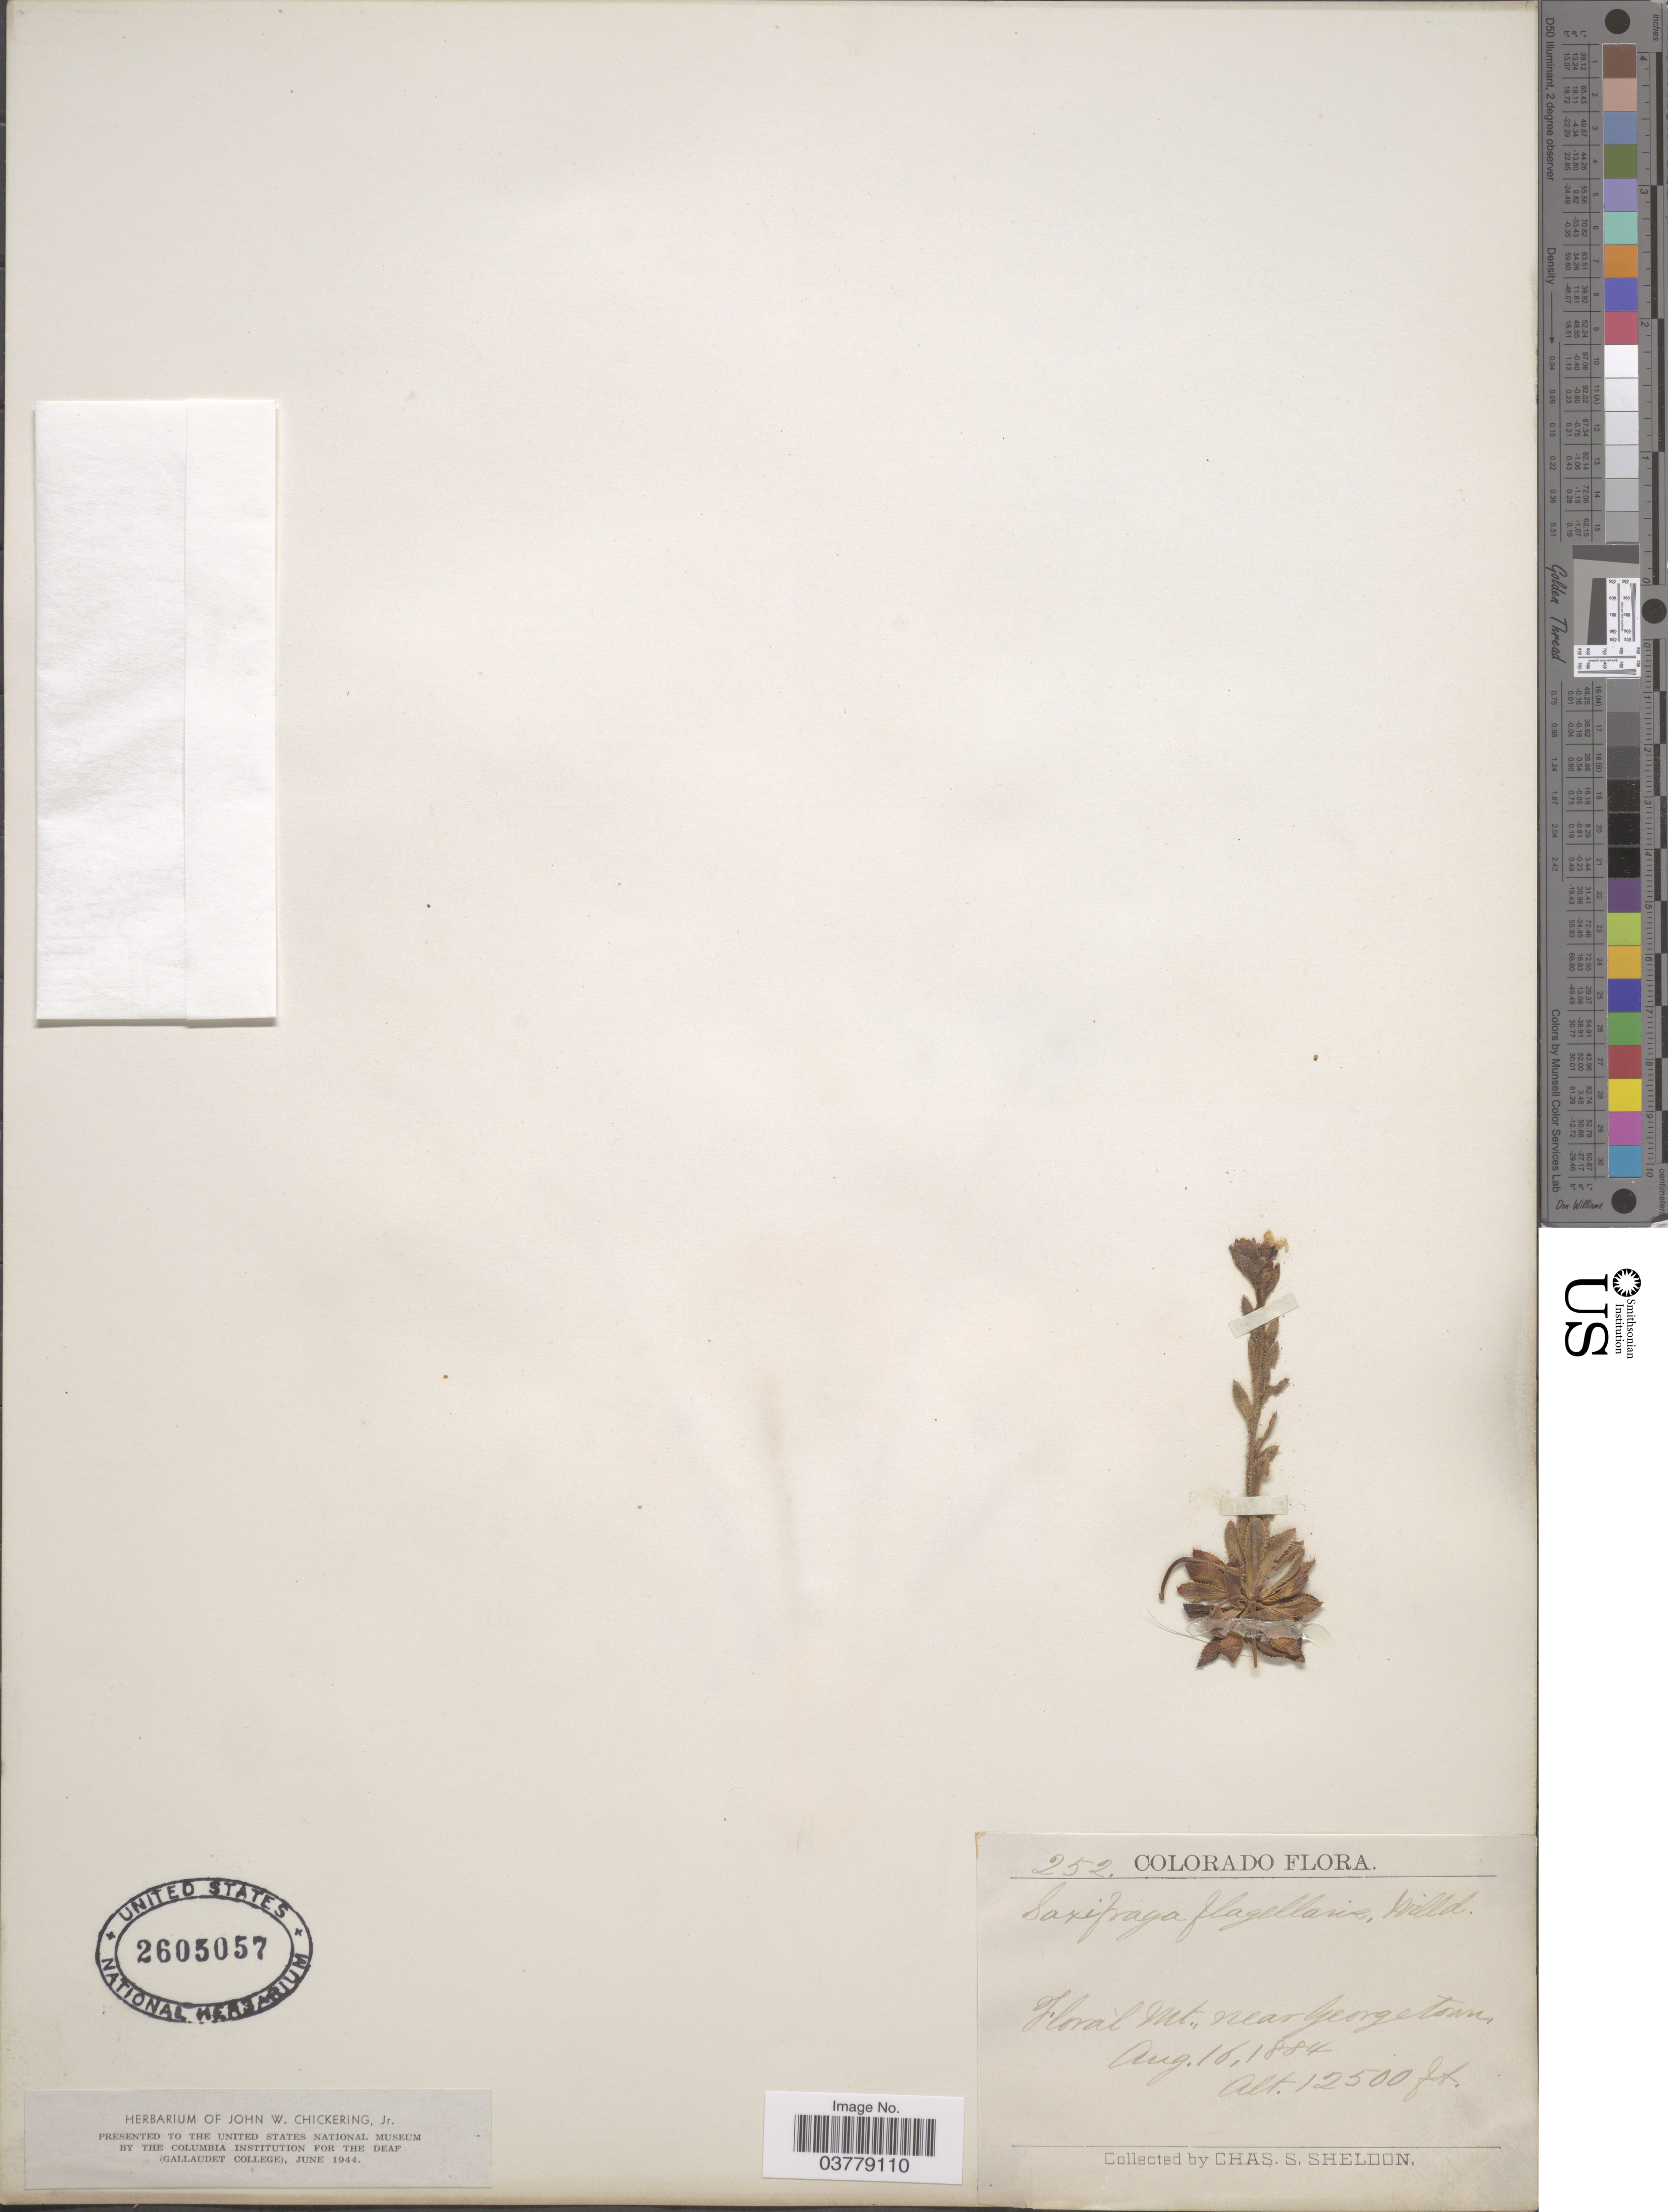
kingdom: Plantae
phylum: Tracheophyta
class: Magnoliopsida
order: Saxifragales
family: Saxifragaceae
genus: Saxifraga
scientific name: Saxifraga flagellaris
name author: Willd. ex Sternb.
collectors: C. S. Sheldon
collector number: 252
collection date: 1884-08-16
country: United States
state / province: Colorado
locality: Floral Mt., near Georgetown.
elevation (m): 3810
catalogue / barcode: US 2605057